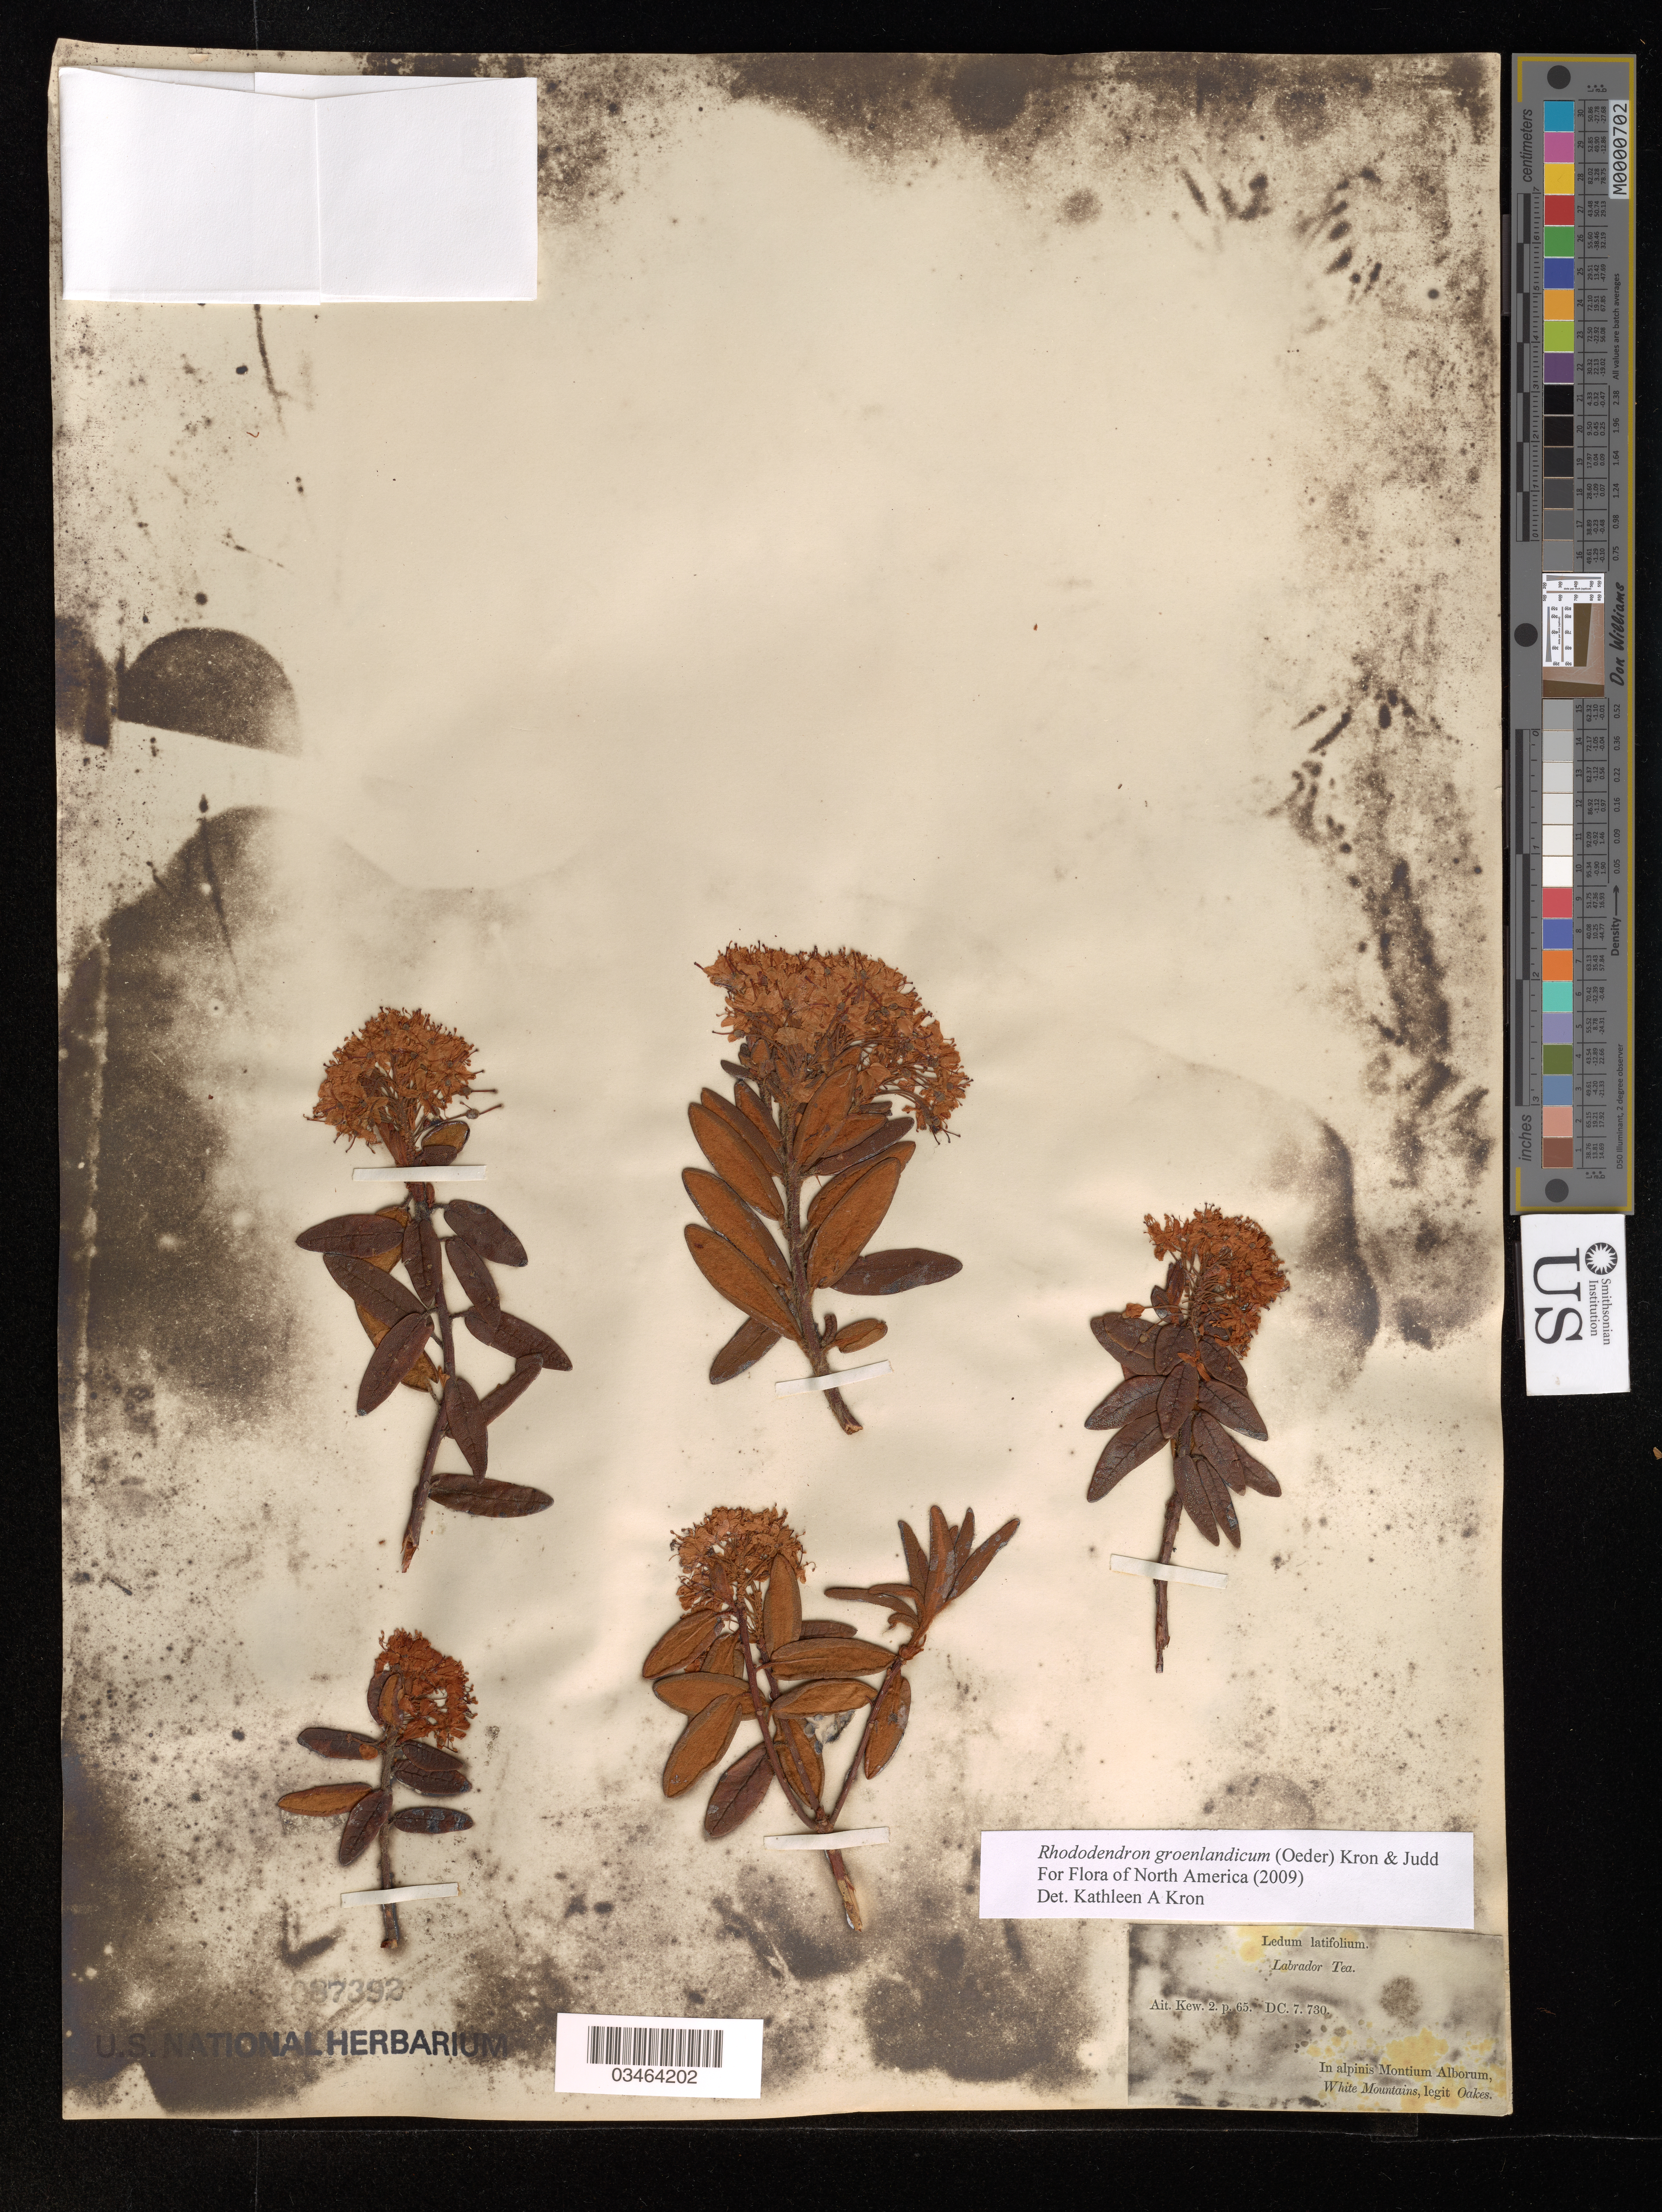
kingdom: Plantae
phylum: Tracheophyta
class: Magnoliopsida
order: Ericales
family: Ericaceae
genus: Rhododendron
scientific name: Rhododendron groenlandicum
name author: (Oeder) Kron & Judd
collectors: -. Oakes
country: United States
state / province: New Hampshire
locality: In alpinis Montium Alborum, White Mountains.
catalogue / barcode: US 87392